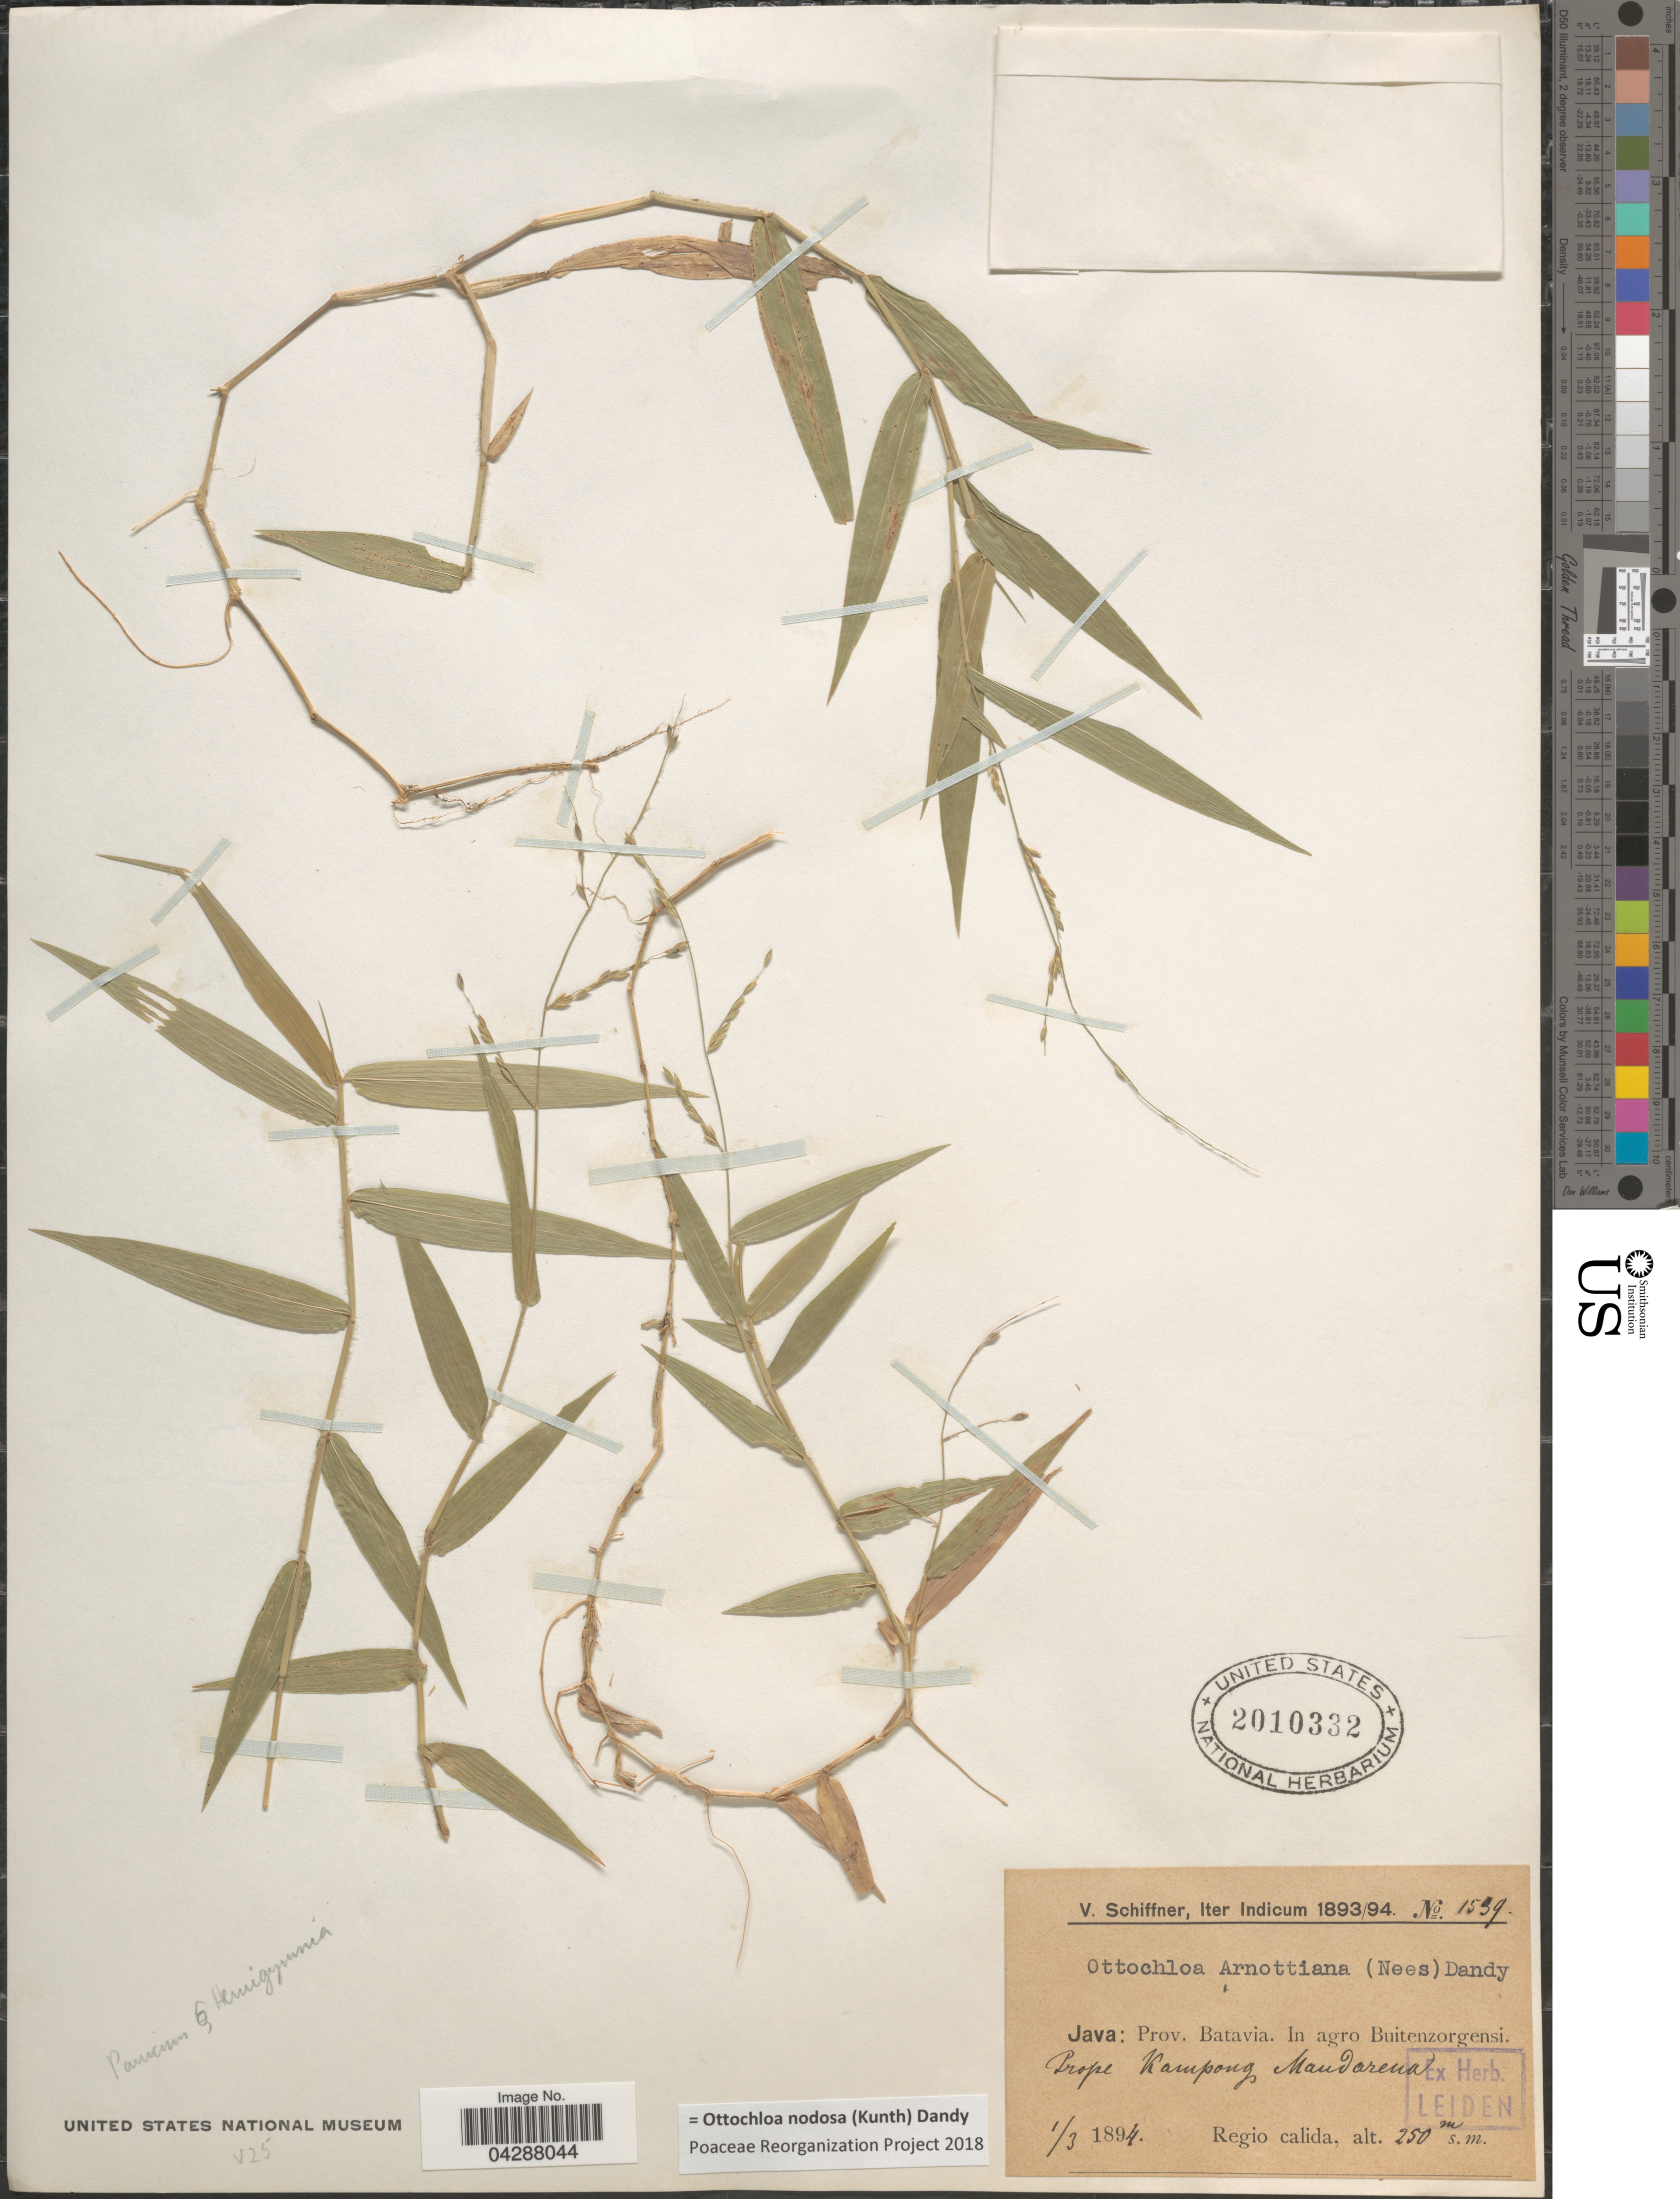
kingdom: Plantae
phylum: Tracheophyta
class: Liliopsida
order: Poales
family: Poaceae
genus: Ottochloa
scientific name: Ottochloa nodosa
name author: (Kunth) Dandy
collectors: V. Schiffner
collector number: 1539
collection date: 1894-03-01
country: Indonesia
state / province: Java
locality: Iter Indicum 1893/94. Prov. Batavia. In agro Buitenzorgensi. Prope Kampong Mandarena. Regio calida.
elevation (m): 250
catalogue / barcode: US 2010332